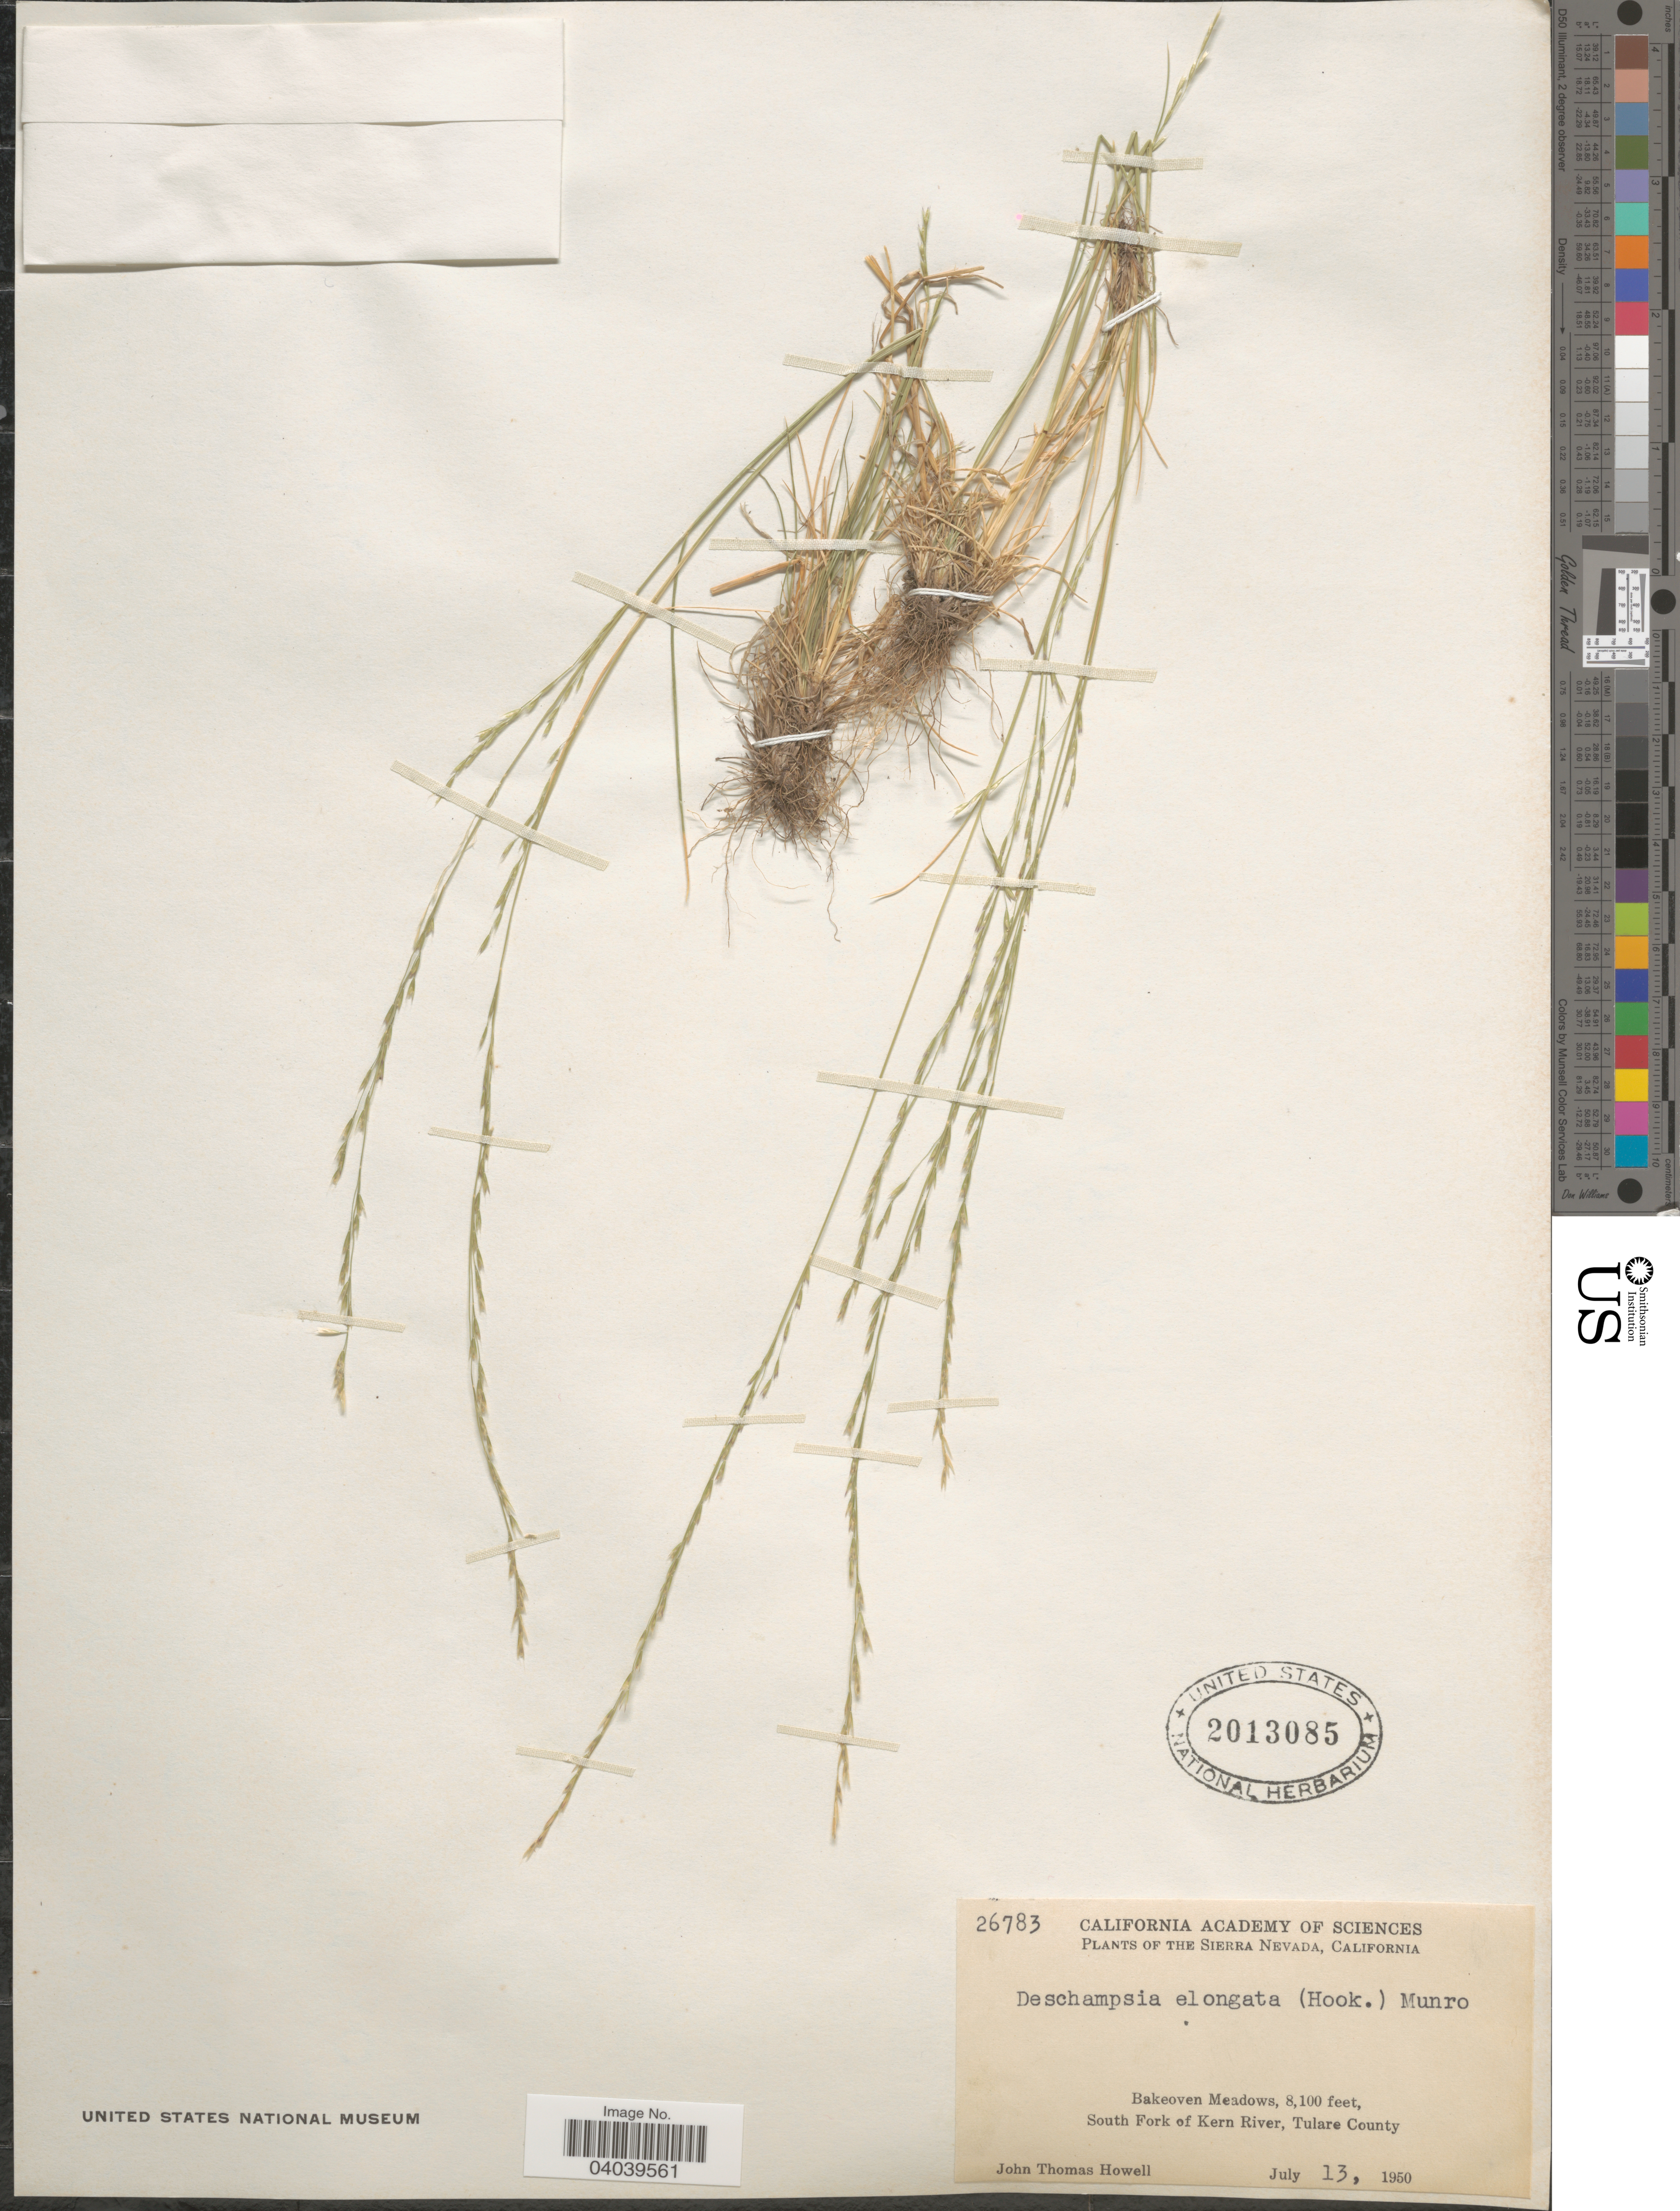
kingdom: Plantae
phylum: Tracheophyta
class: Liliopsida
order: Poales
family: Poaceae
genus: Deschampsia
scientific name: Deschampsia elongata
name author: (Hook.) Munro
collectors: J. T. Howell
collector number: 26783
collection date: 1950-07-13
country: United States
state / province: California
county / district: Tulare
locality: Sierra Nevada. Bakeoven Meadows. South Fork of Kern River, Tulare County.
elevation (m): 2469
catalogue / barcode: US 2013085